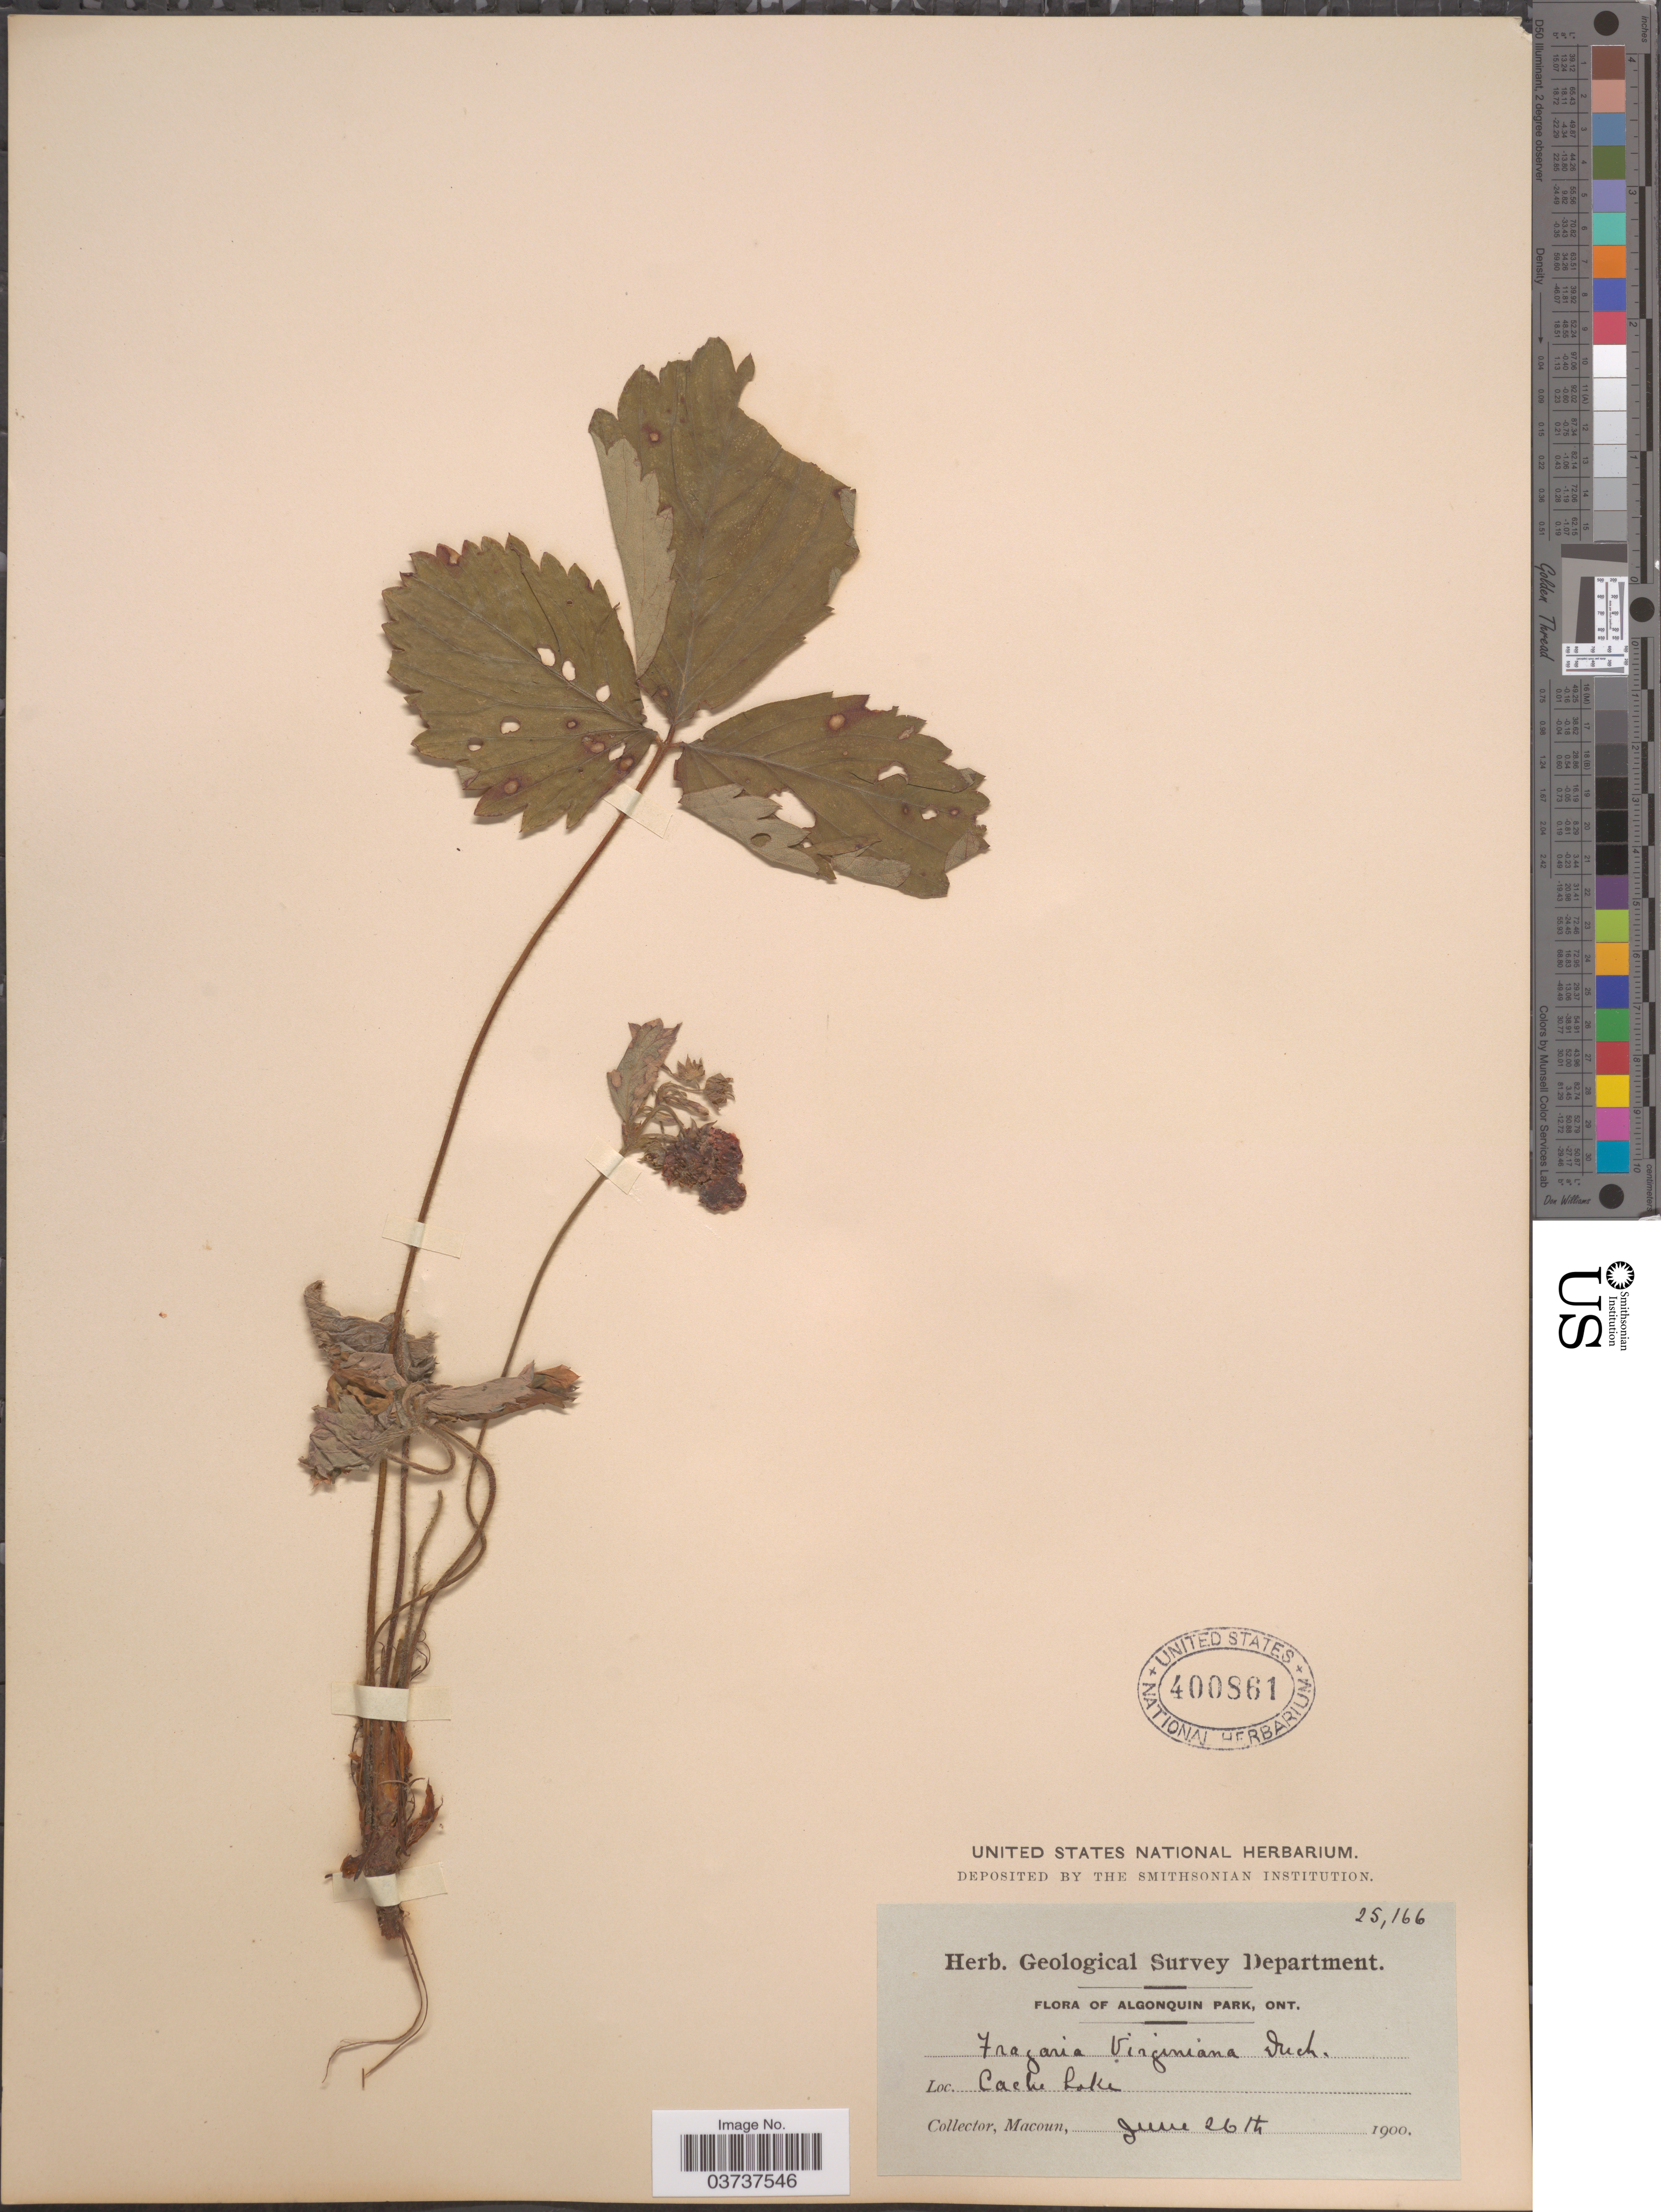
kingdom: Plantae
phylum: Tracheophyta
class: Magnoliopsida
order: Rosales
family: Rosaceae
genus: Fragaria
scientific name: Fragaria virginiana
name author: Mill.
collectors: -- Macoun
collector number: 25166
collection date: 1900-06-26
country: Canada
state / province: Ontario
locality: Algonquin Park. Cache Lake.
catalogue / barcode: US 400861